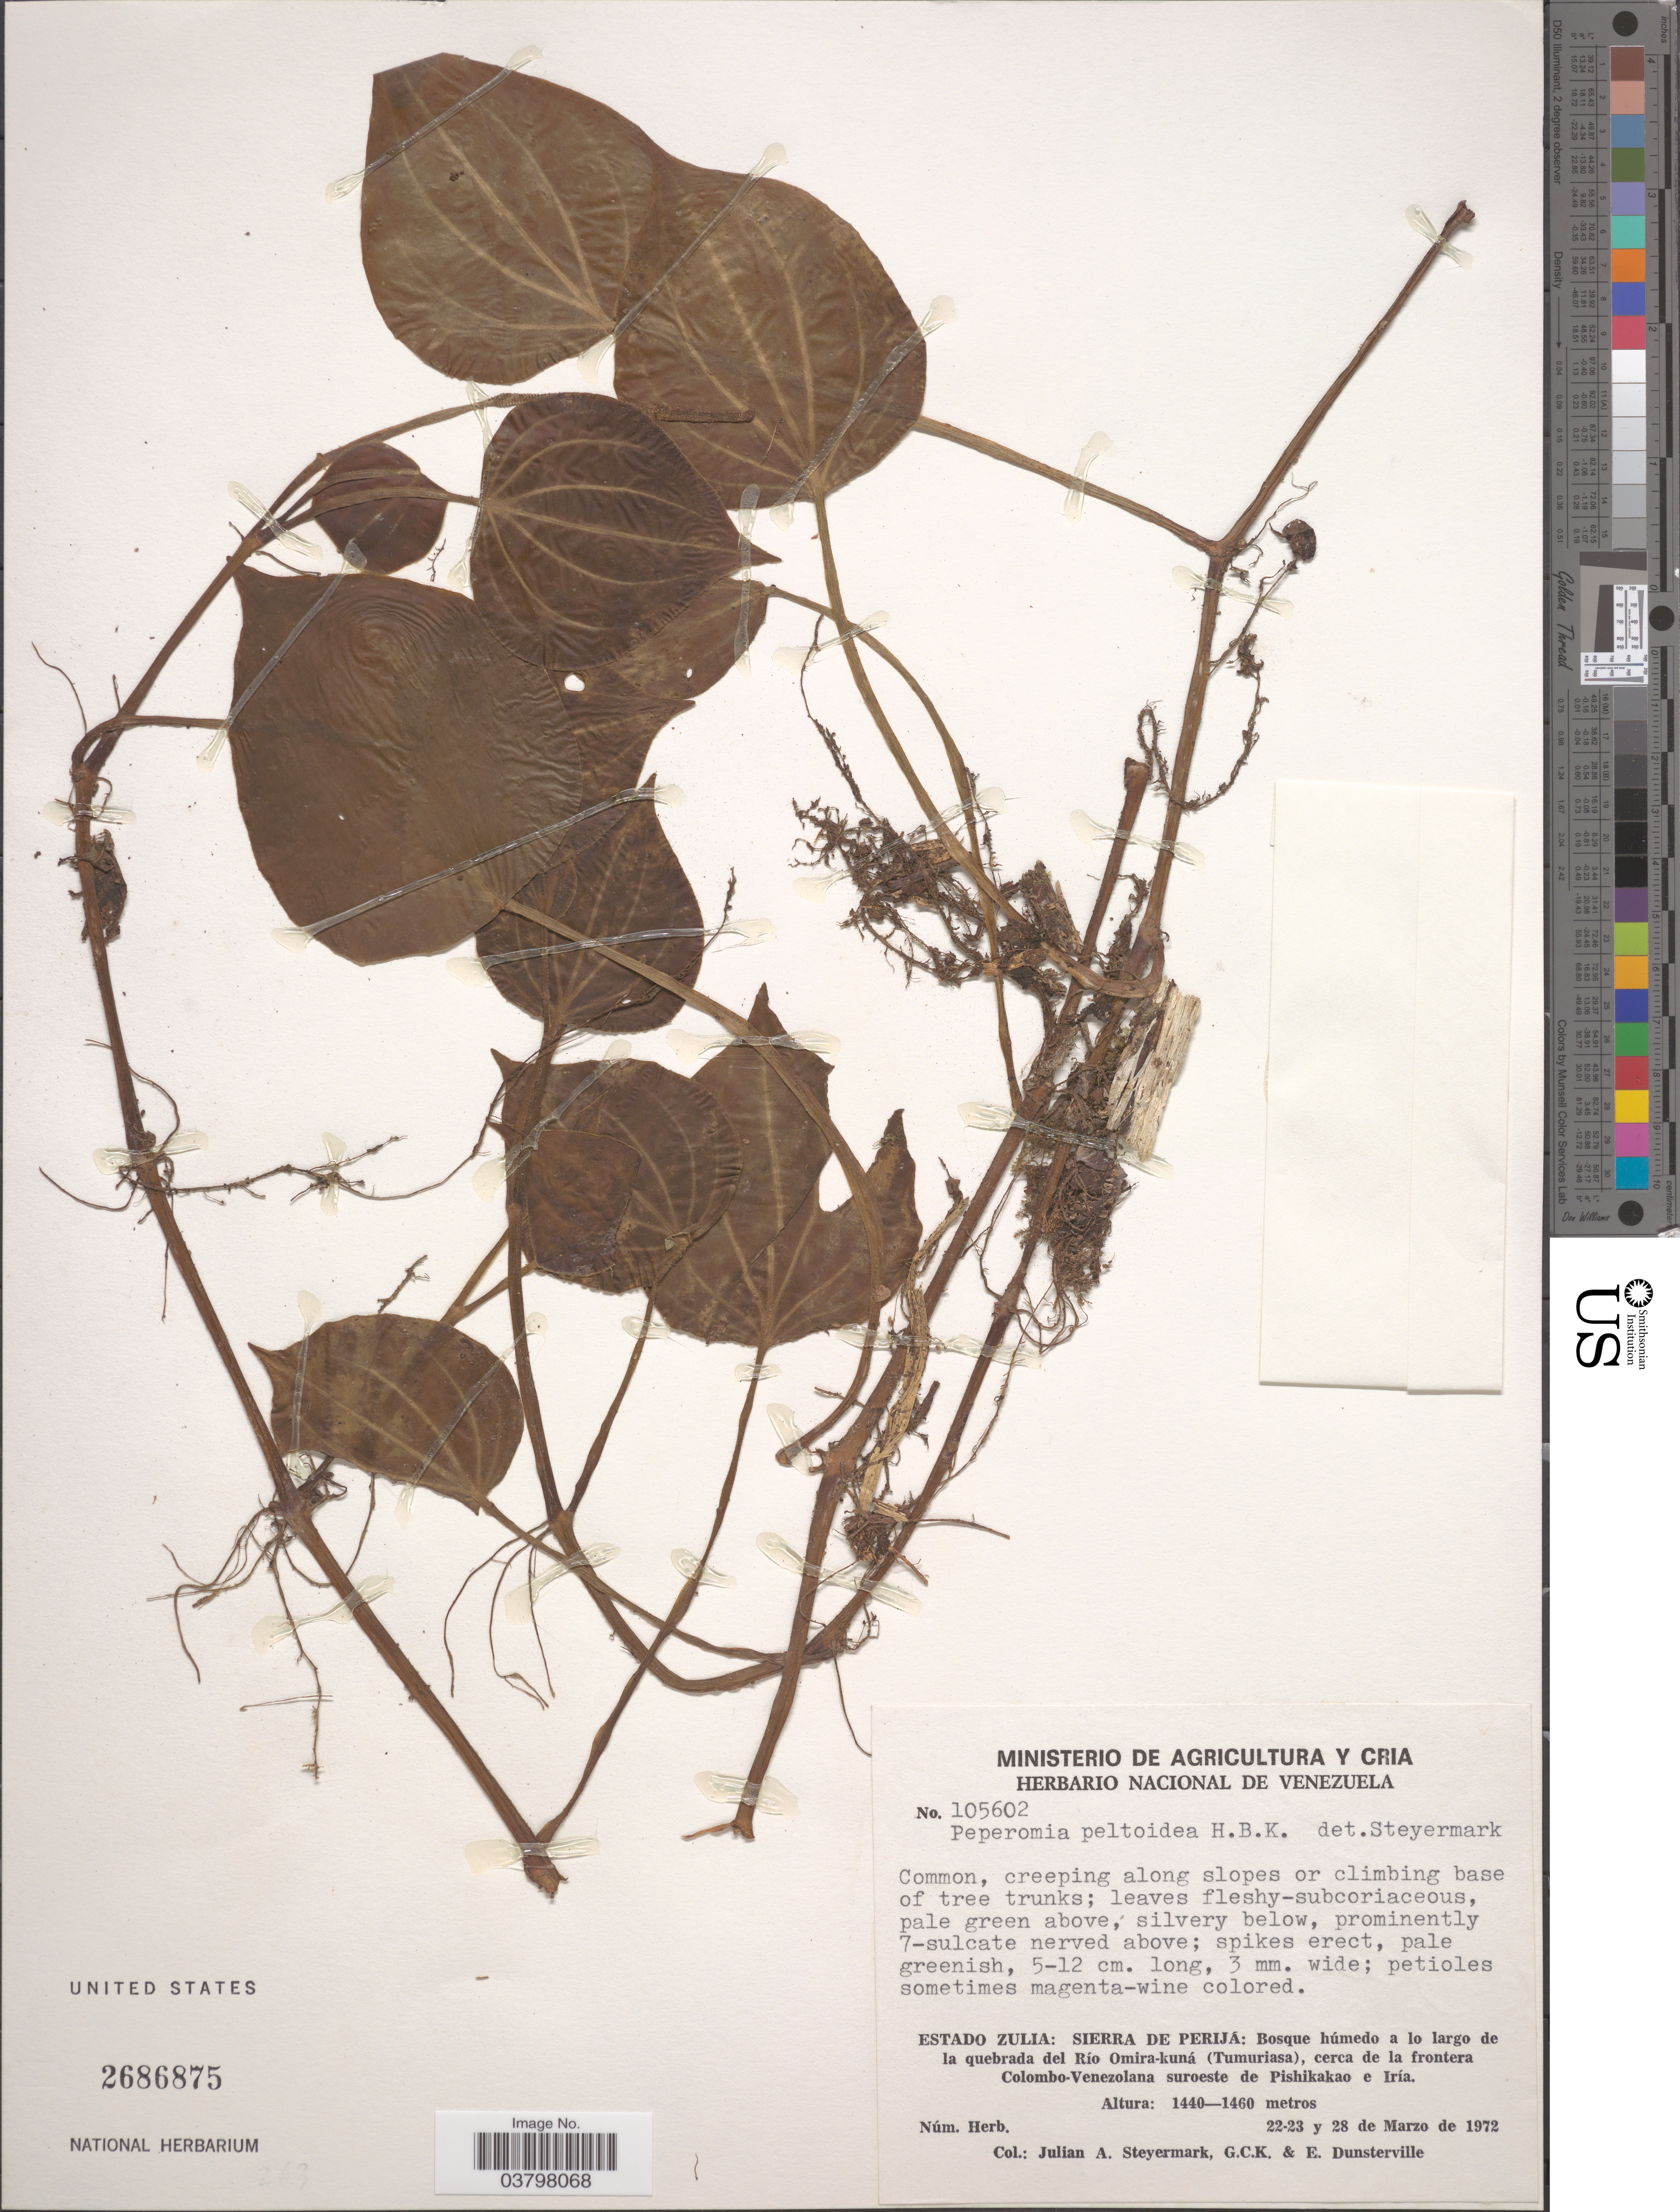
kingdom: Plantae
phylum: Tracheophyta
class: Magnoliopsida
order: Piperales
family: Piperaceae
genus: Peperomia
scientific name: Peperomia peltoidea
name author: Kunth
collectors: J. Steyermark, G. C. K. Dunsterville & E. Dunsterville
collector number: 105602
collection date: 1972-03-22/1972-03-28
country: Venezuela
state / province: Zulia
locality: Sierra de Perijá: Bosque húmedo a lo largo de la quebrada del Río Omira-kuná (Tumuriasa), cerca de la frontera Colombo-Venezolana suroeste de Pishikakao e Iría.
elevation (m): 1440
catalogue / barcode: US 2686875